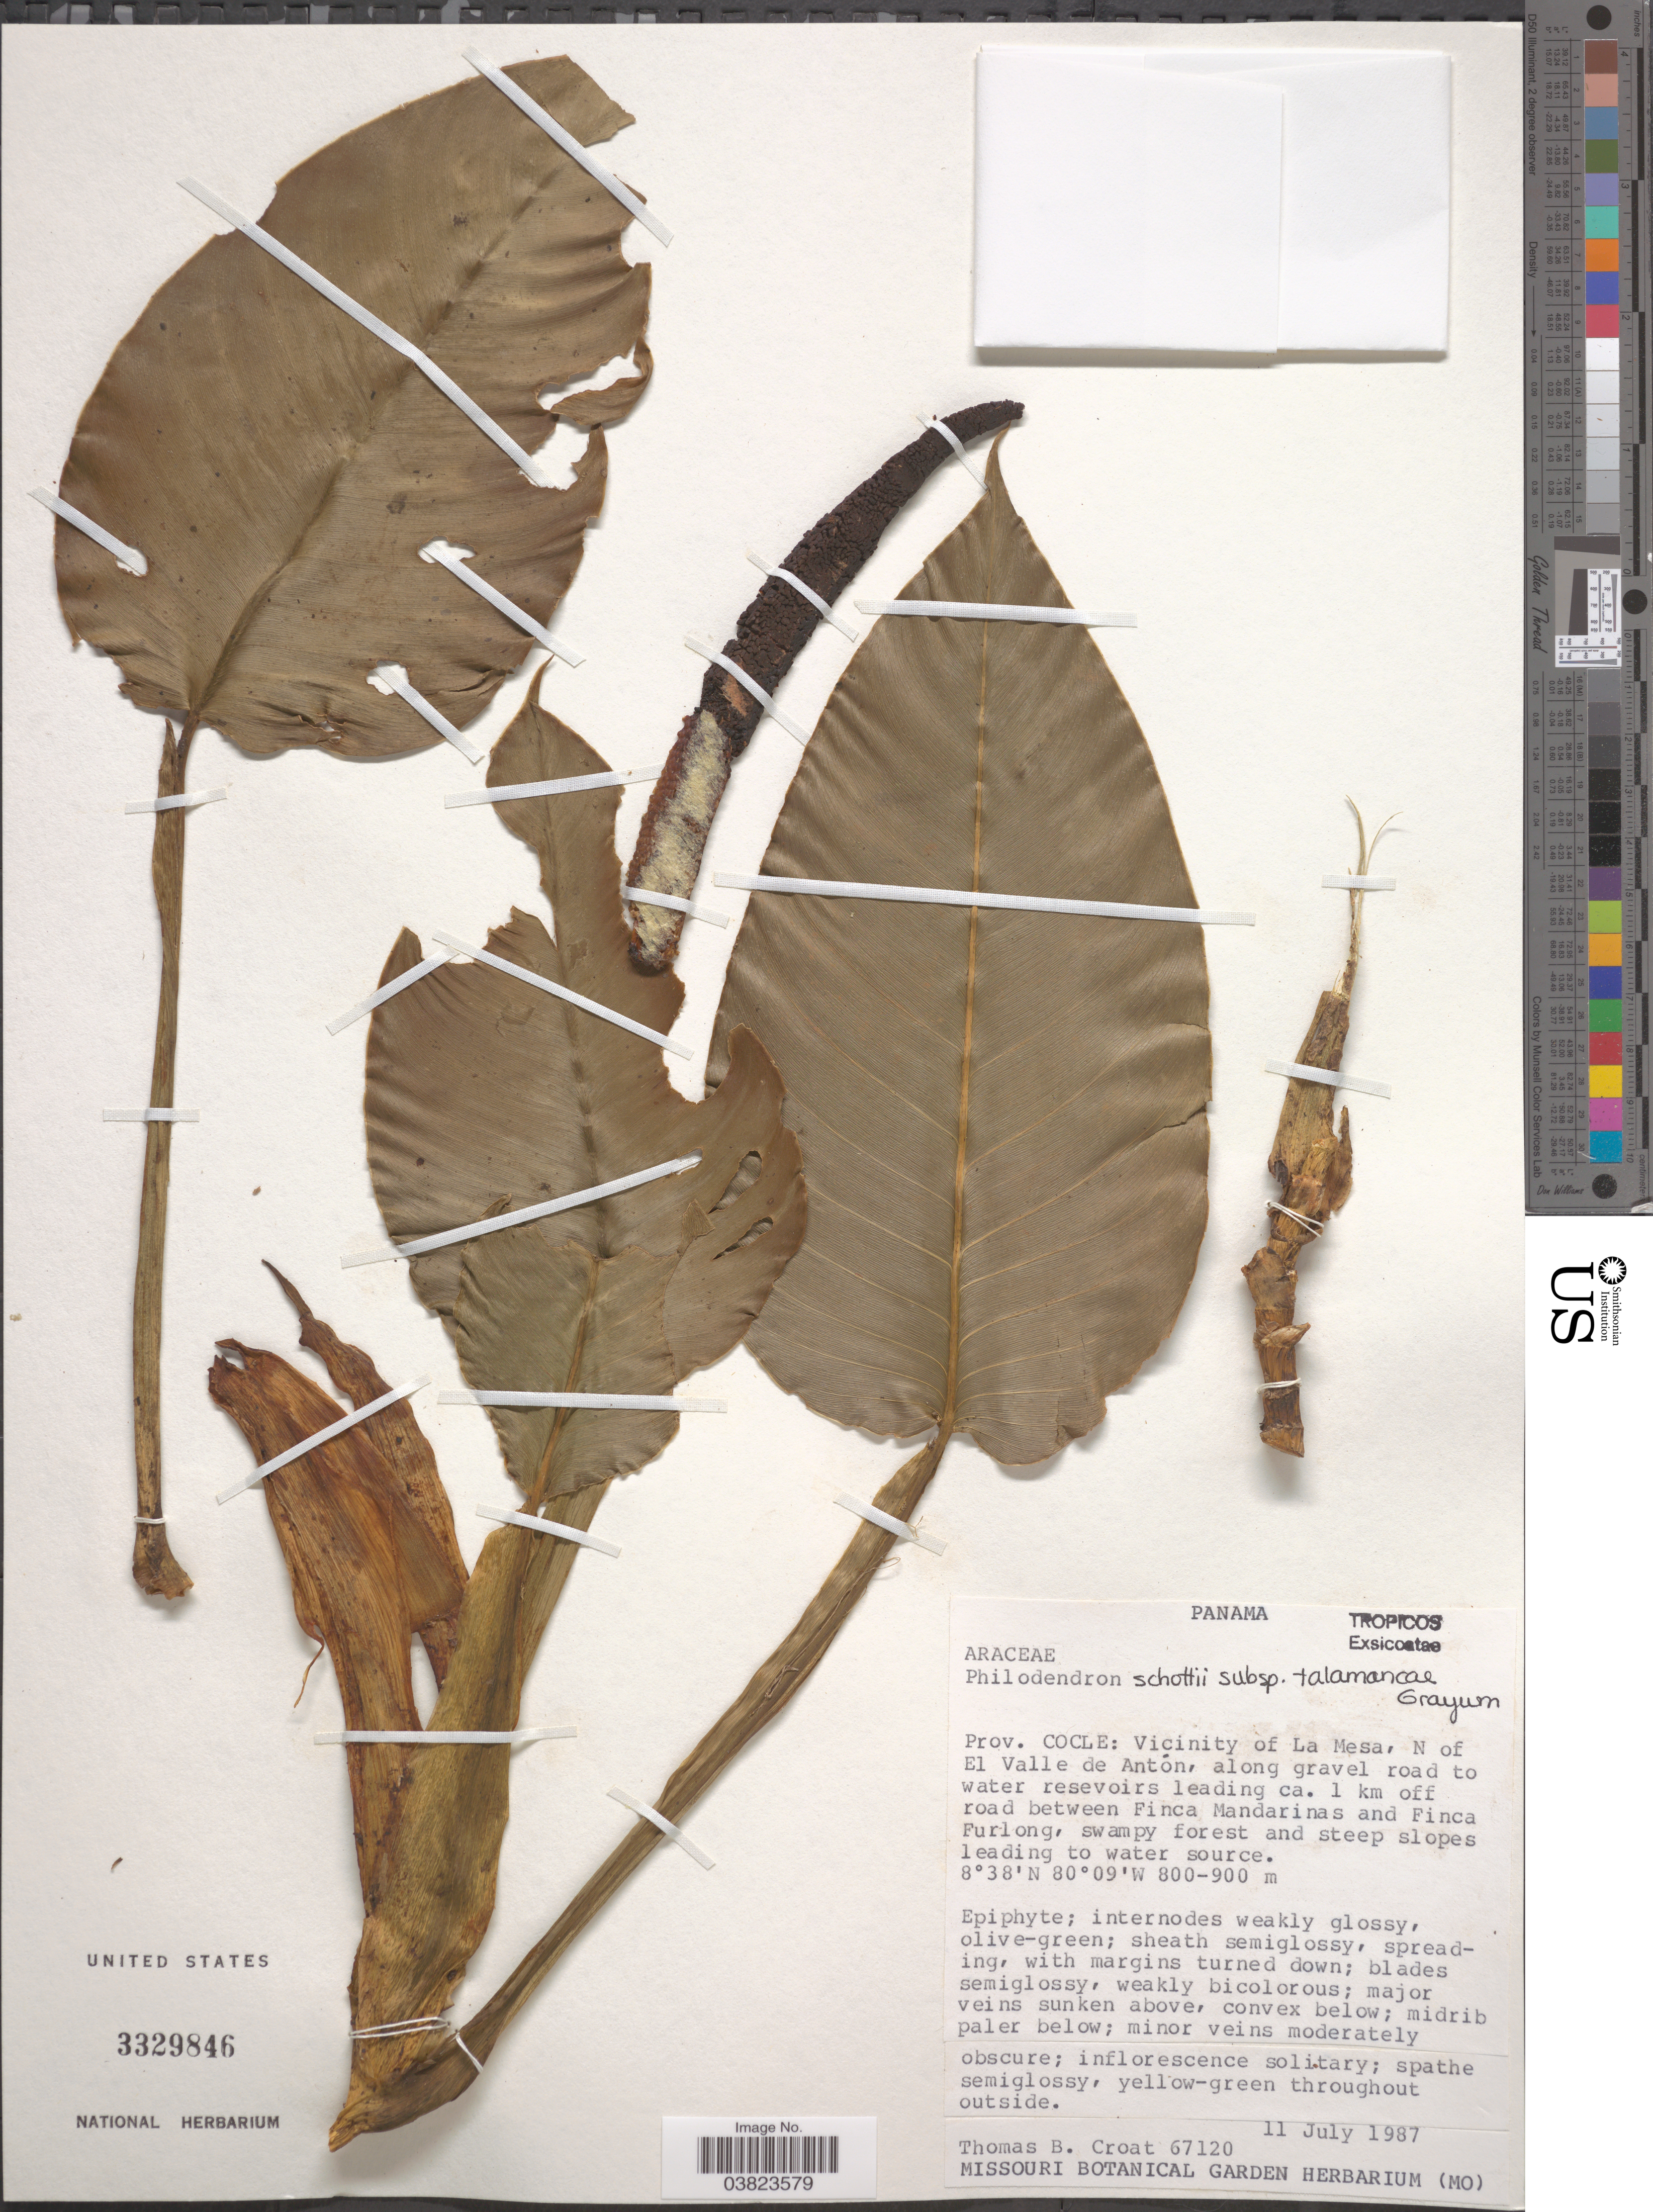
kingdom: Plantae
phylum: Tracheophyta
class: Liliopsida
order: Alismatales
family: Araceae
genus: Philodendron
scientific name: Philodendron schottii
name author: K. Koch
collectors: T. B. Croat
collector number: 67120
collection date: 1987-07-11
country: Panama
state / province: Cocle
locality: Vicinity of La Mesa, N of El Valle de Antón, along gravel road to water reservoir leading ca. 1 km off road between Finca Mandarinas and Finca Furlong.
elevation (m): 800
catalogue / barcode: US 3329846